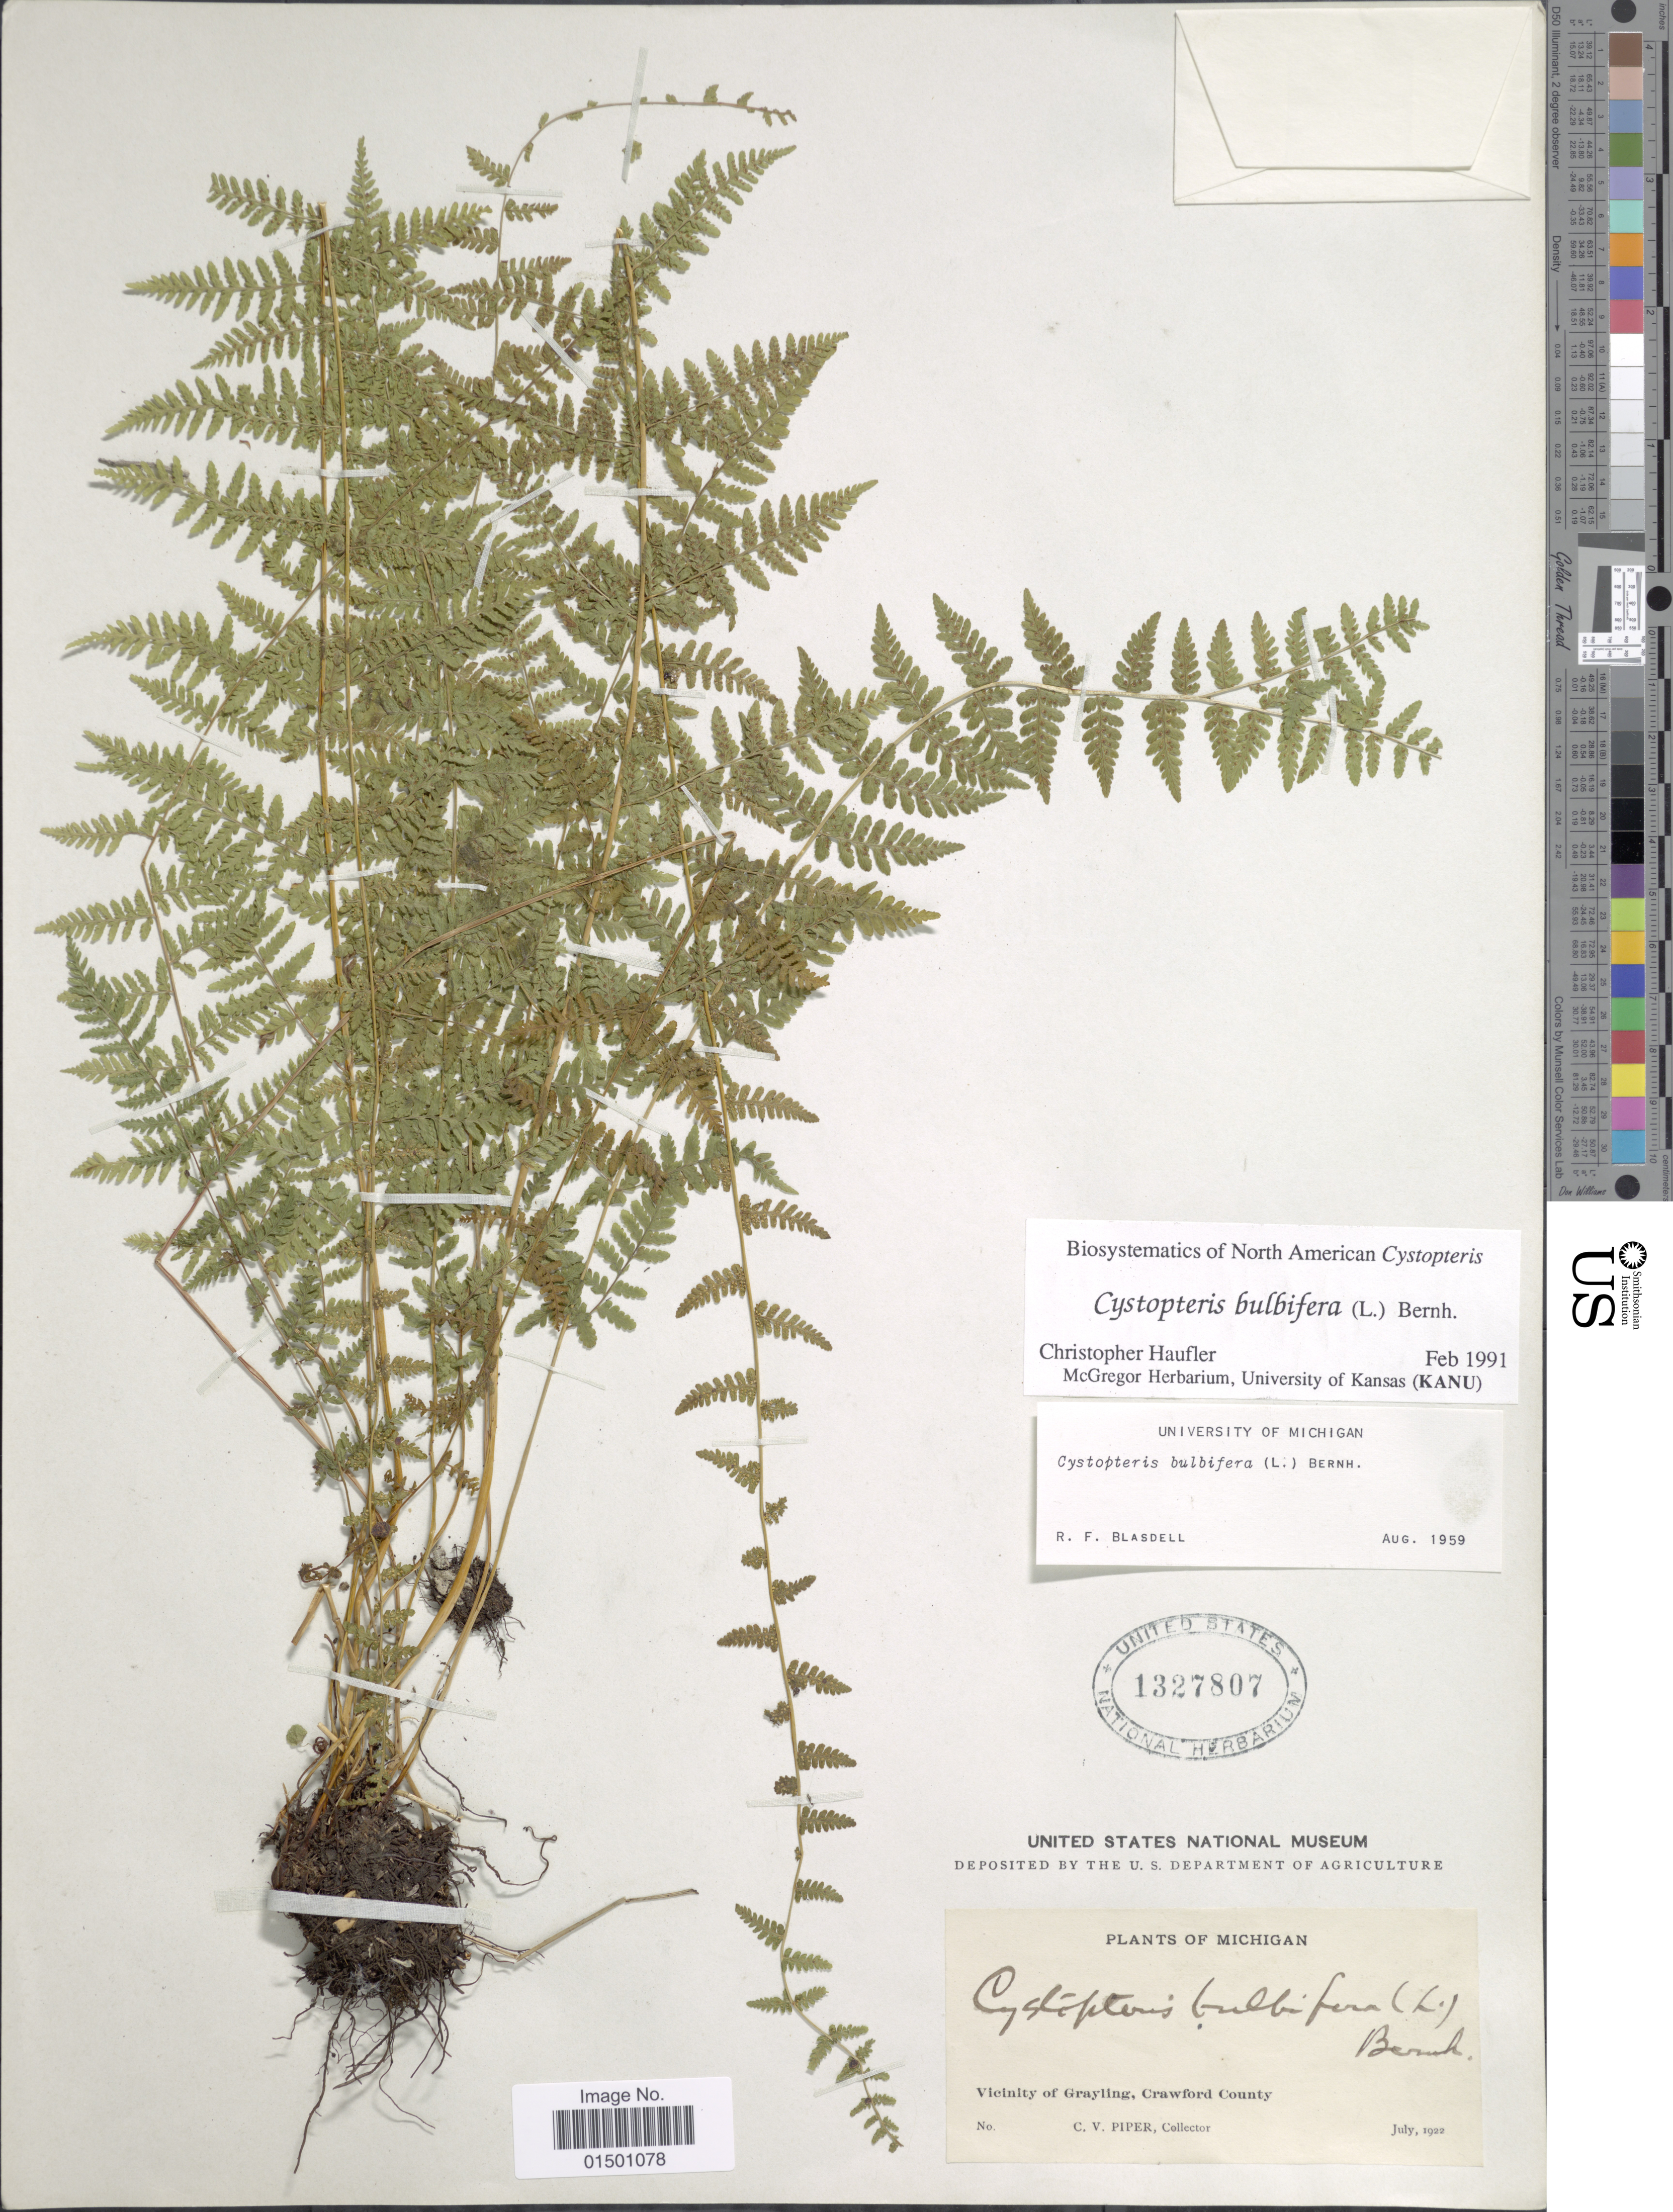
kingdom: Plantae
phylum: Tracheophyta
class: Polypodiopsida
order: Polypodiales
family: Cystopteridaceae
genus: Cystopteris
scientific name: Cystopteris bulbifera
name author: (L.) Bernh.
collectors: C. V. Piper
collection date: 1922-07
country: United States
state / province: Michigan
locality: Vicinity of Grayling, Crawford County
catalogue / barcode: US 1327807